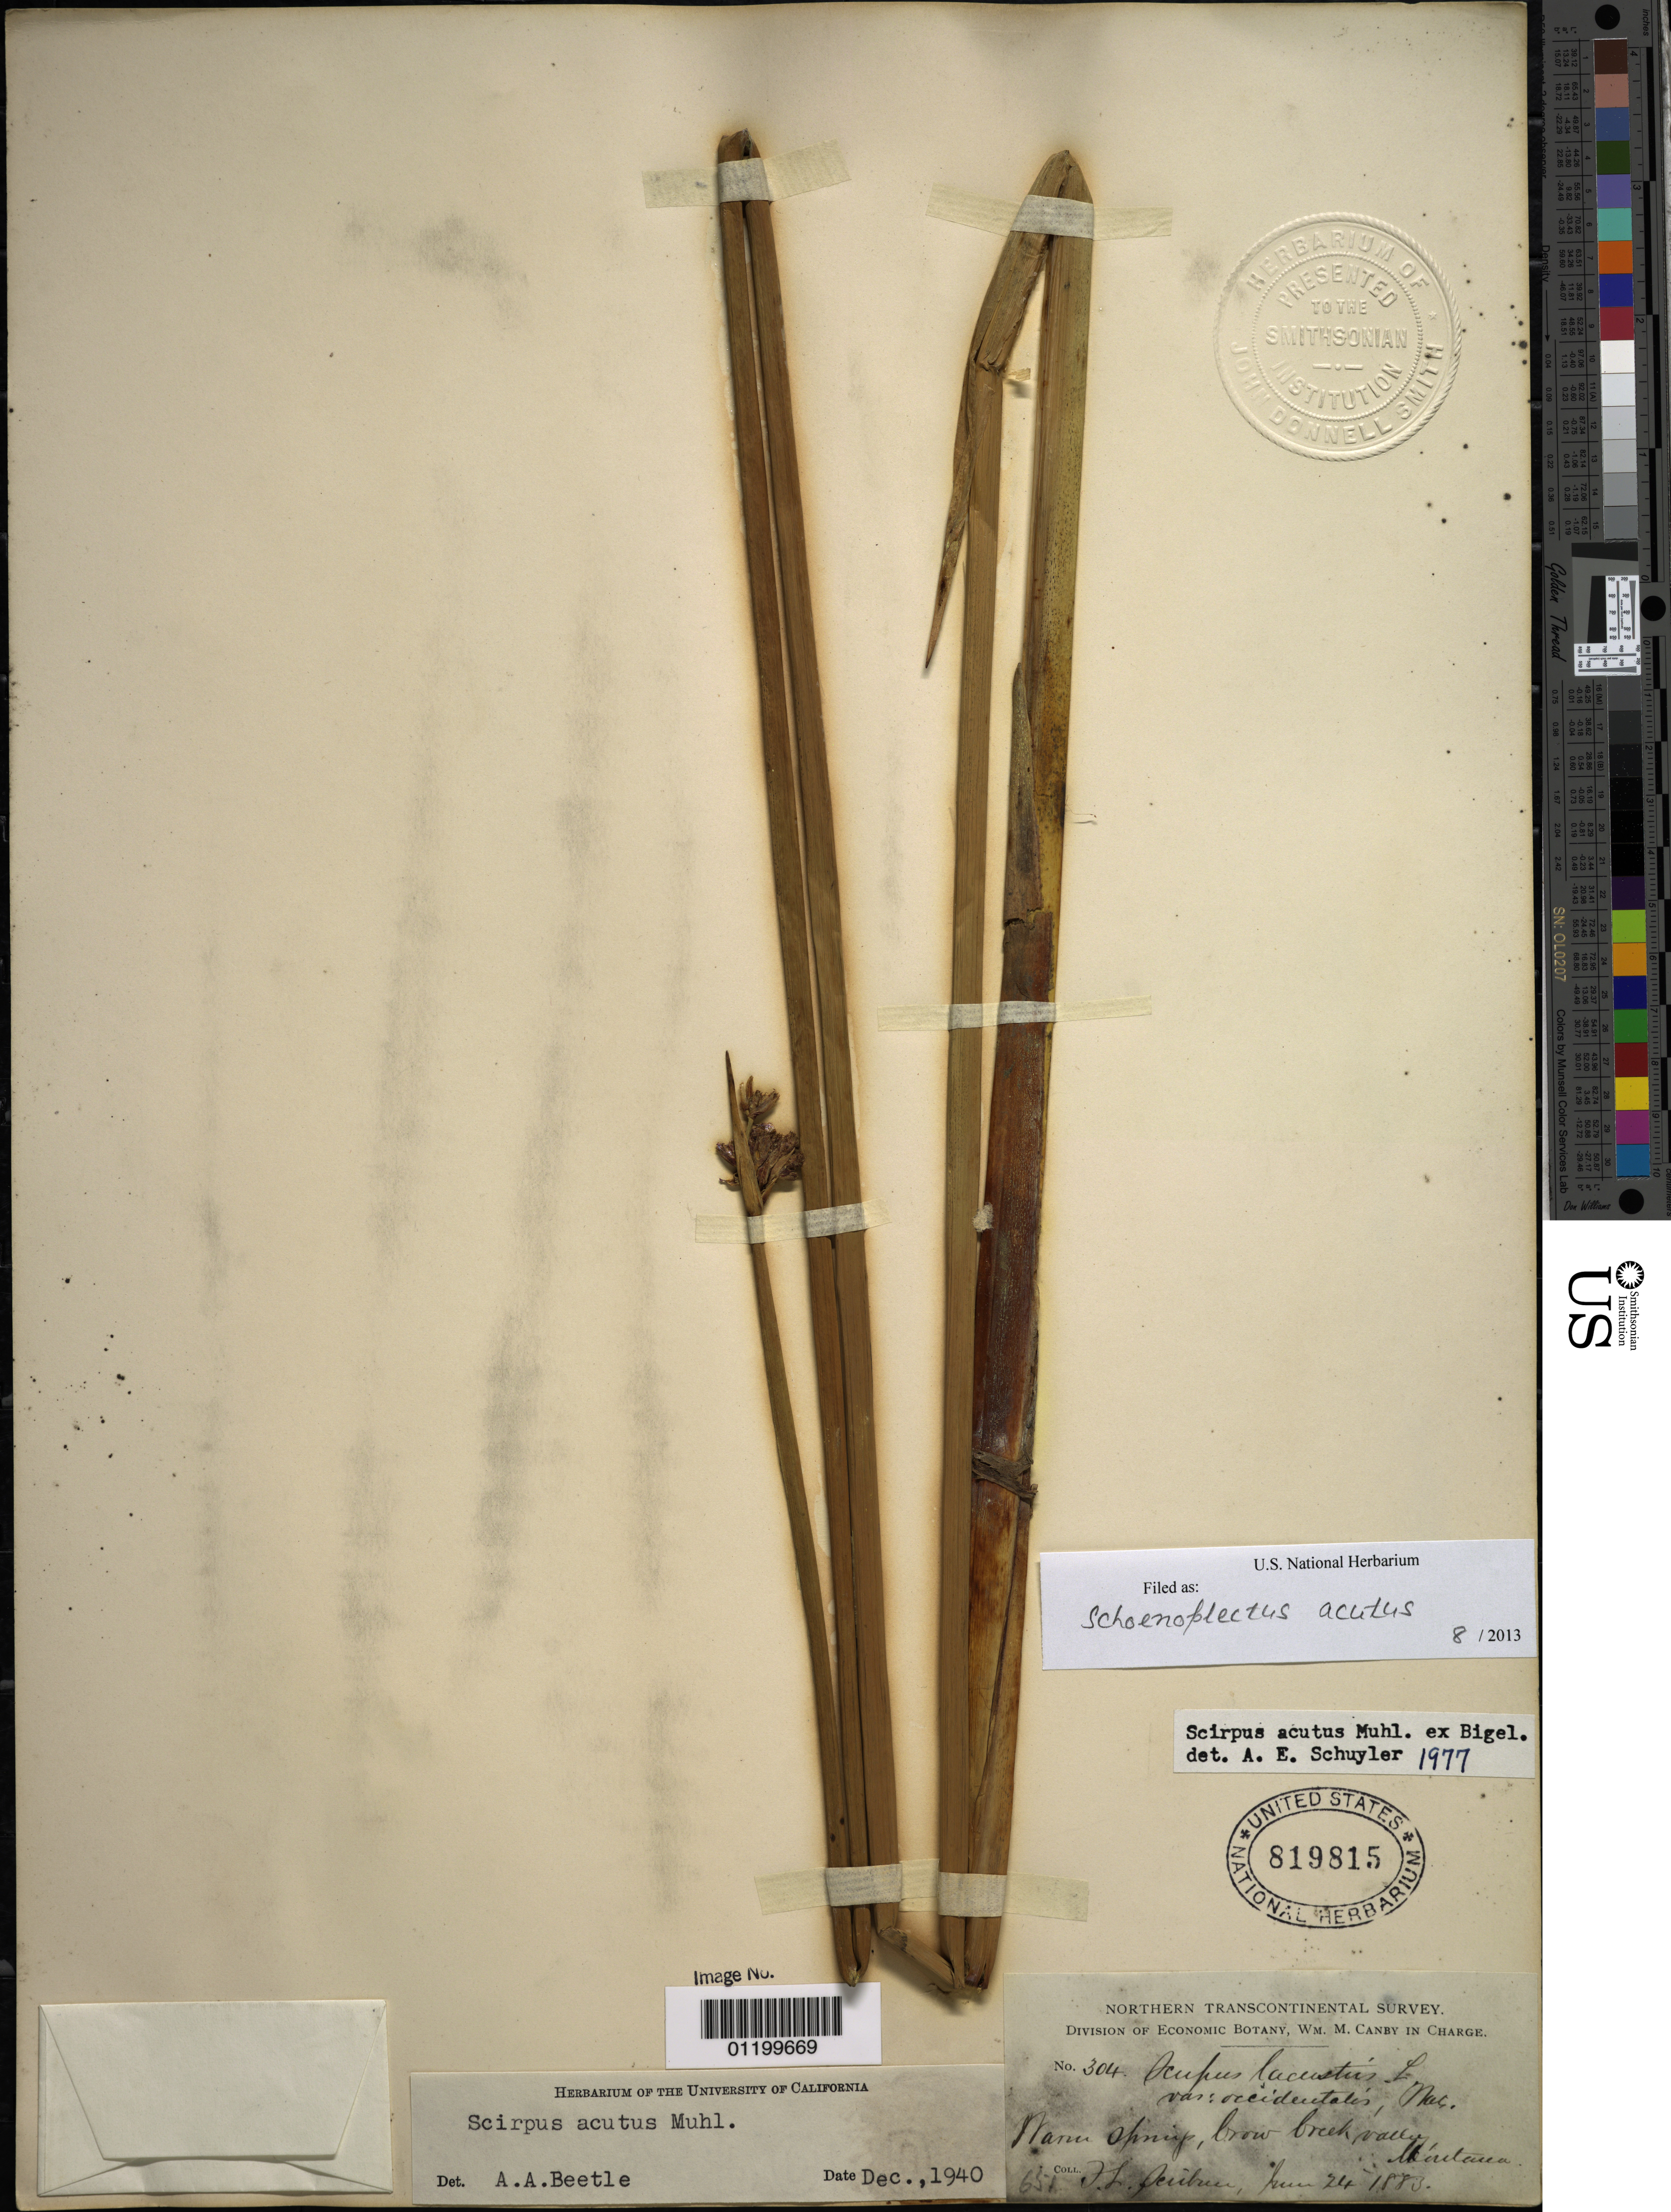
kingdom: Plantae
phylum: Tracheophyta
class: Liliopsida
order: Poales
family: Cyperaceae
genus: Schoenoplectus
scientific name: Schoenoplectus acutus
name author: (Muhl. ex Bigelow) Á. Löve & D. Löve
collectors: F. L. Scribner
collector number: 304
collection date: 1883-06-24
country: United States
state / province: Montana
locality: Crow Creek.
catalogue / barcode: US 819815